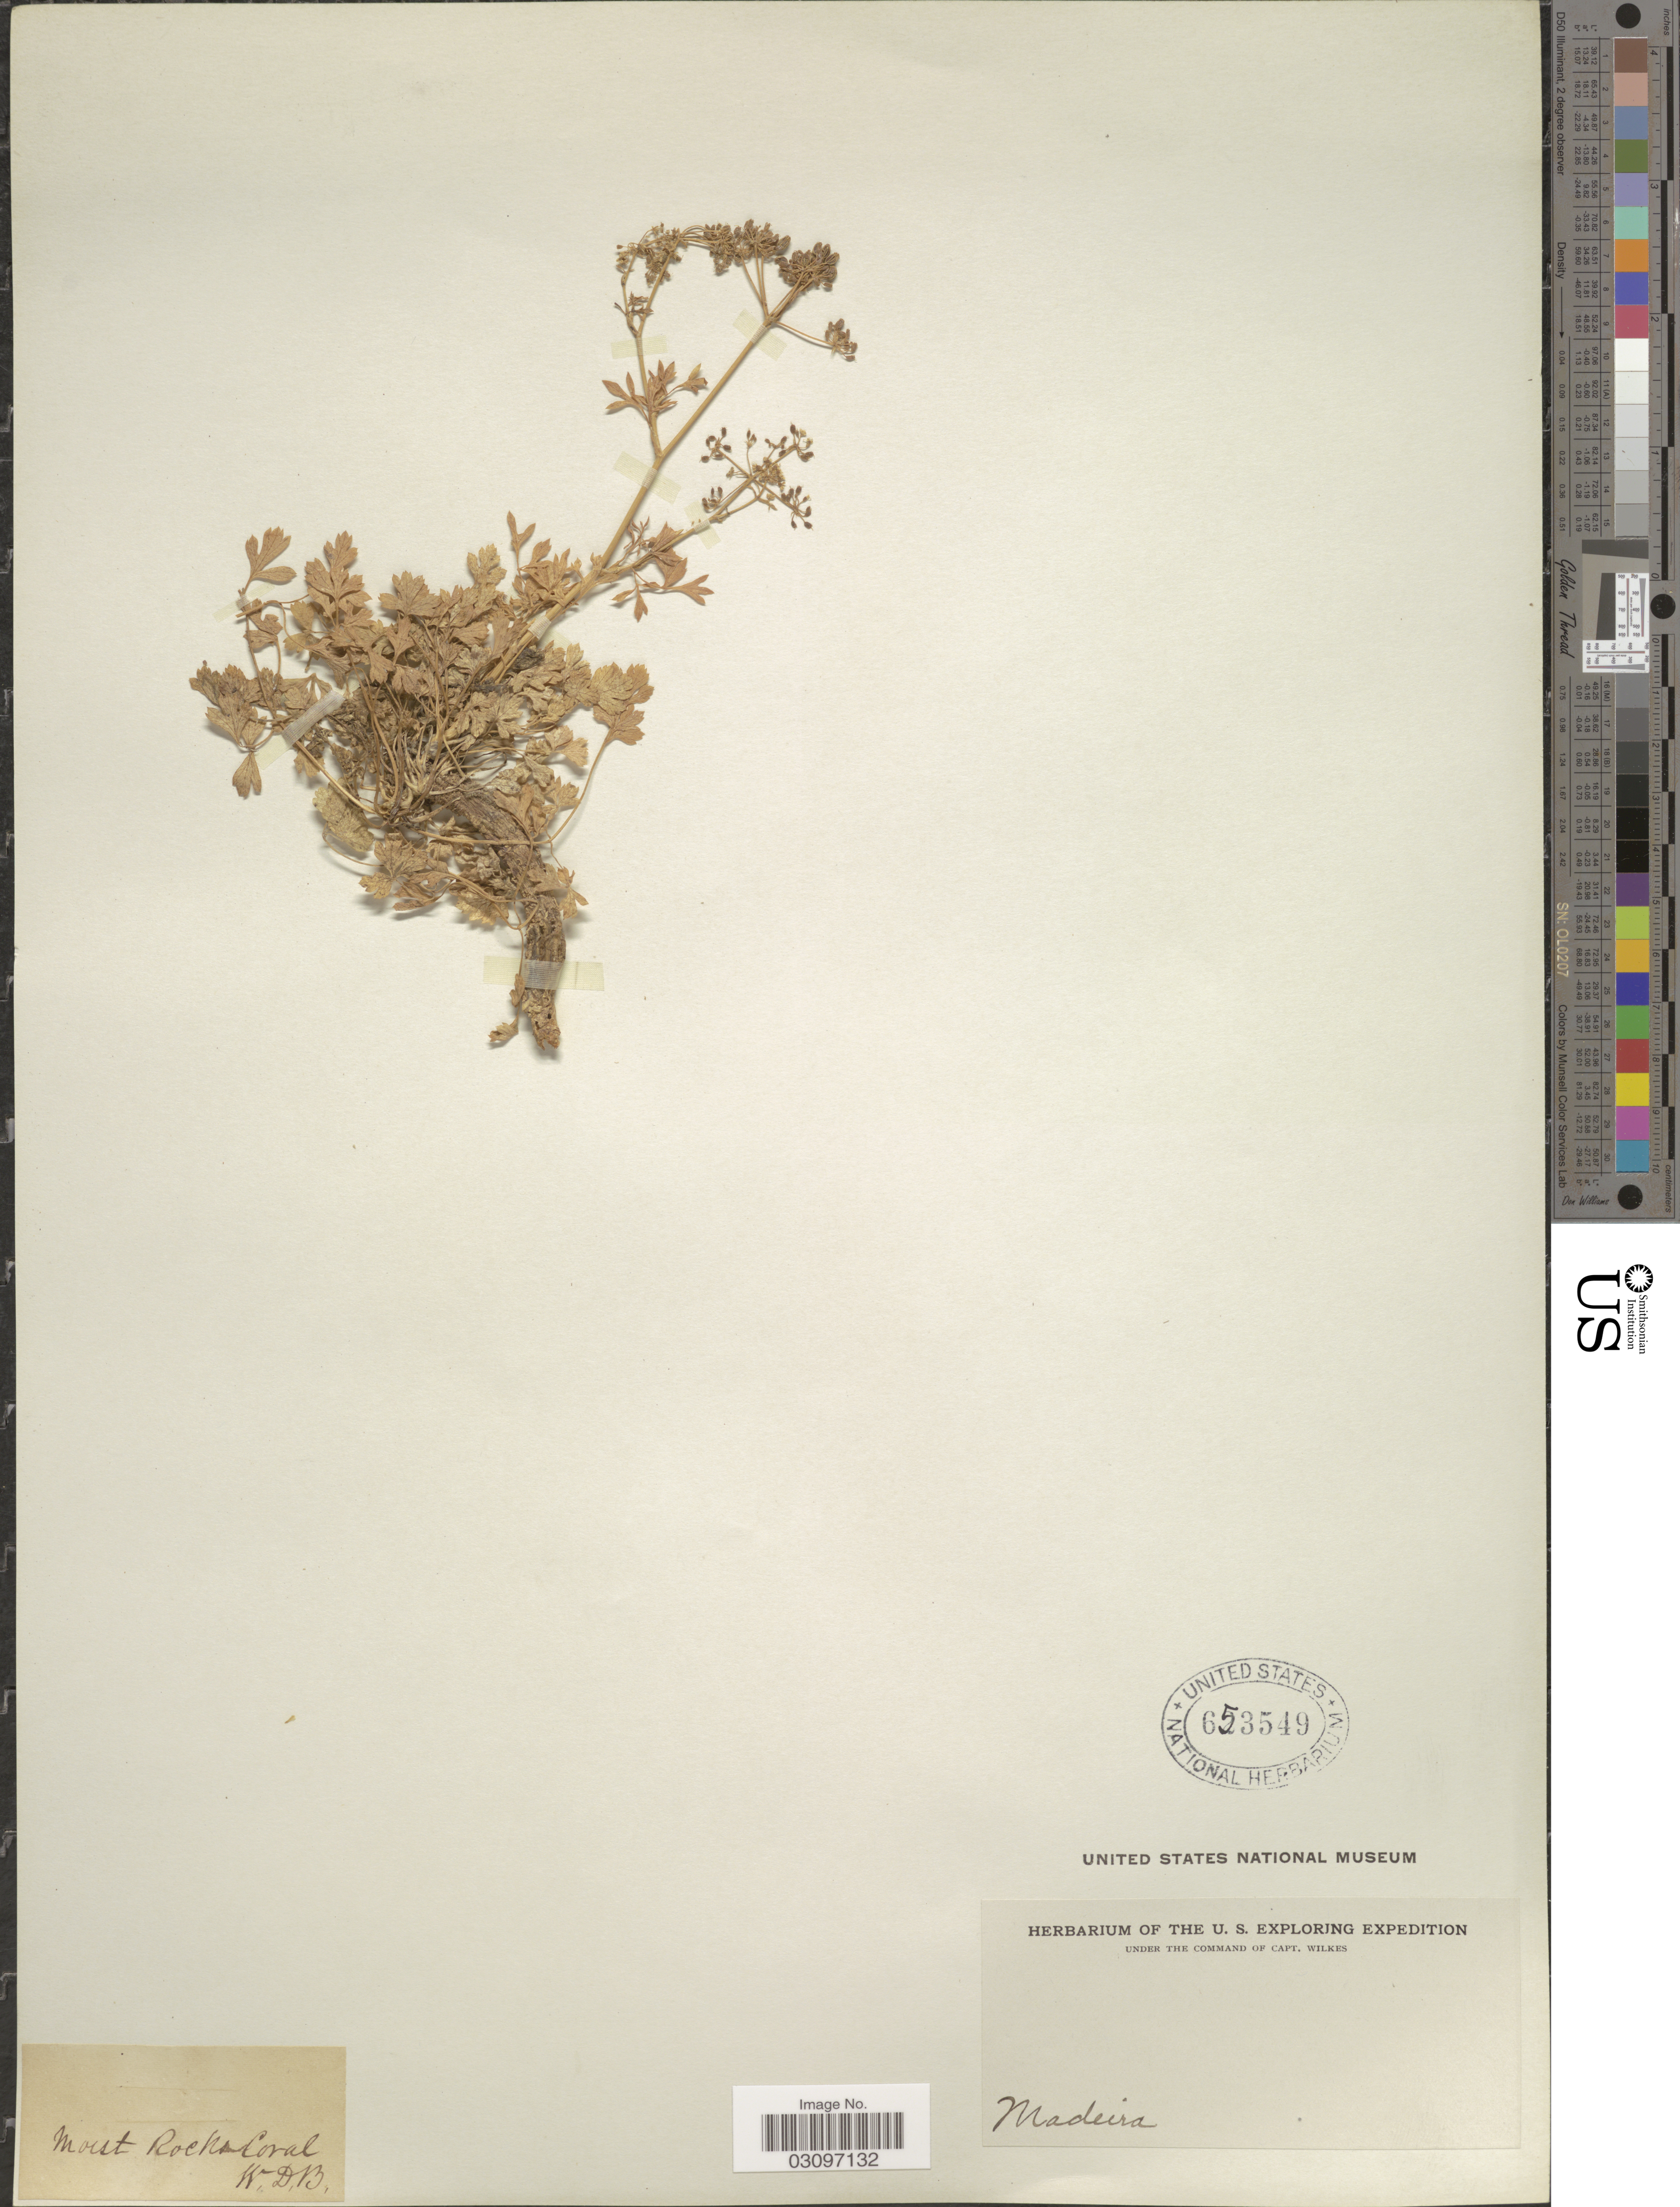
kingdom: Plantae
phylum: Tracheophyta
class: Magnoliopsida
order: Apiales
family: Apiaceae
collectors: W. D. B.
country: Portugal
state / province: Madeira (Aut. Reg.)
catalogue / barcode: US 653549